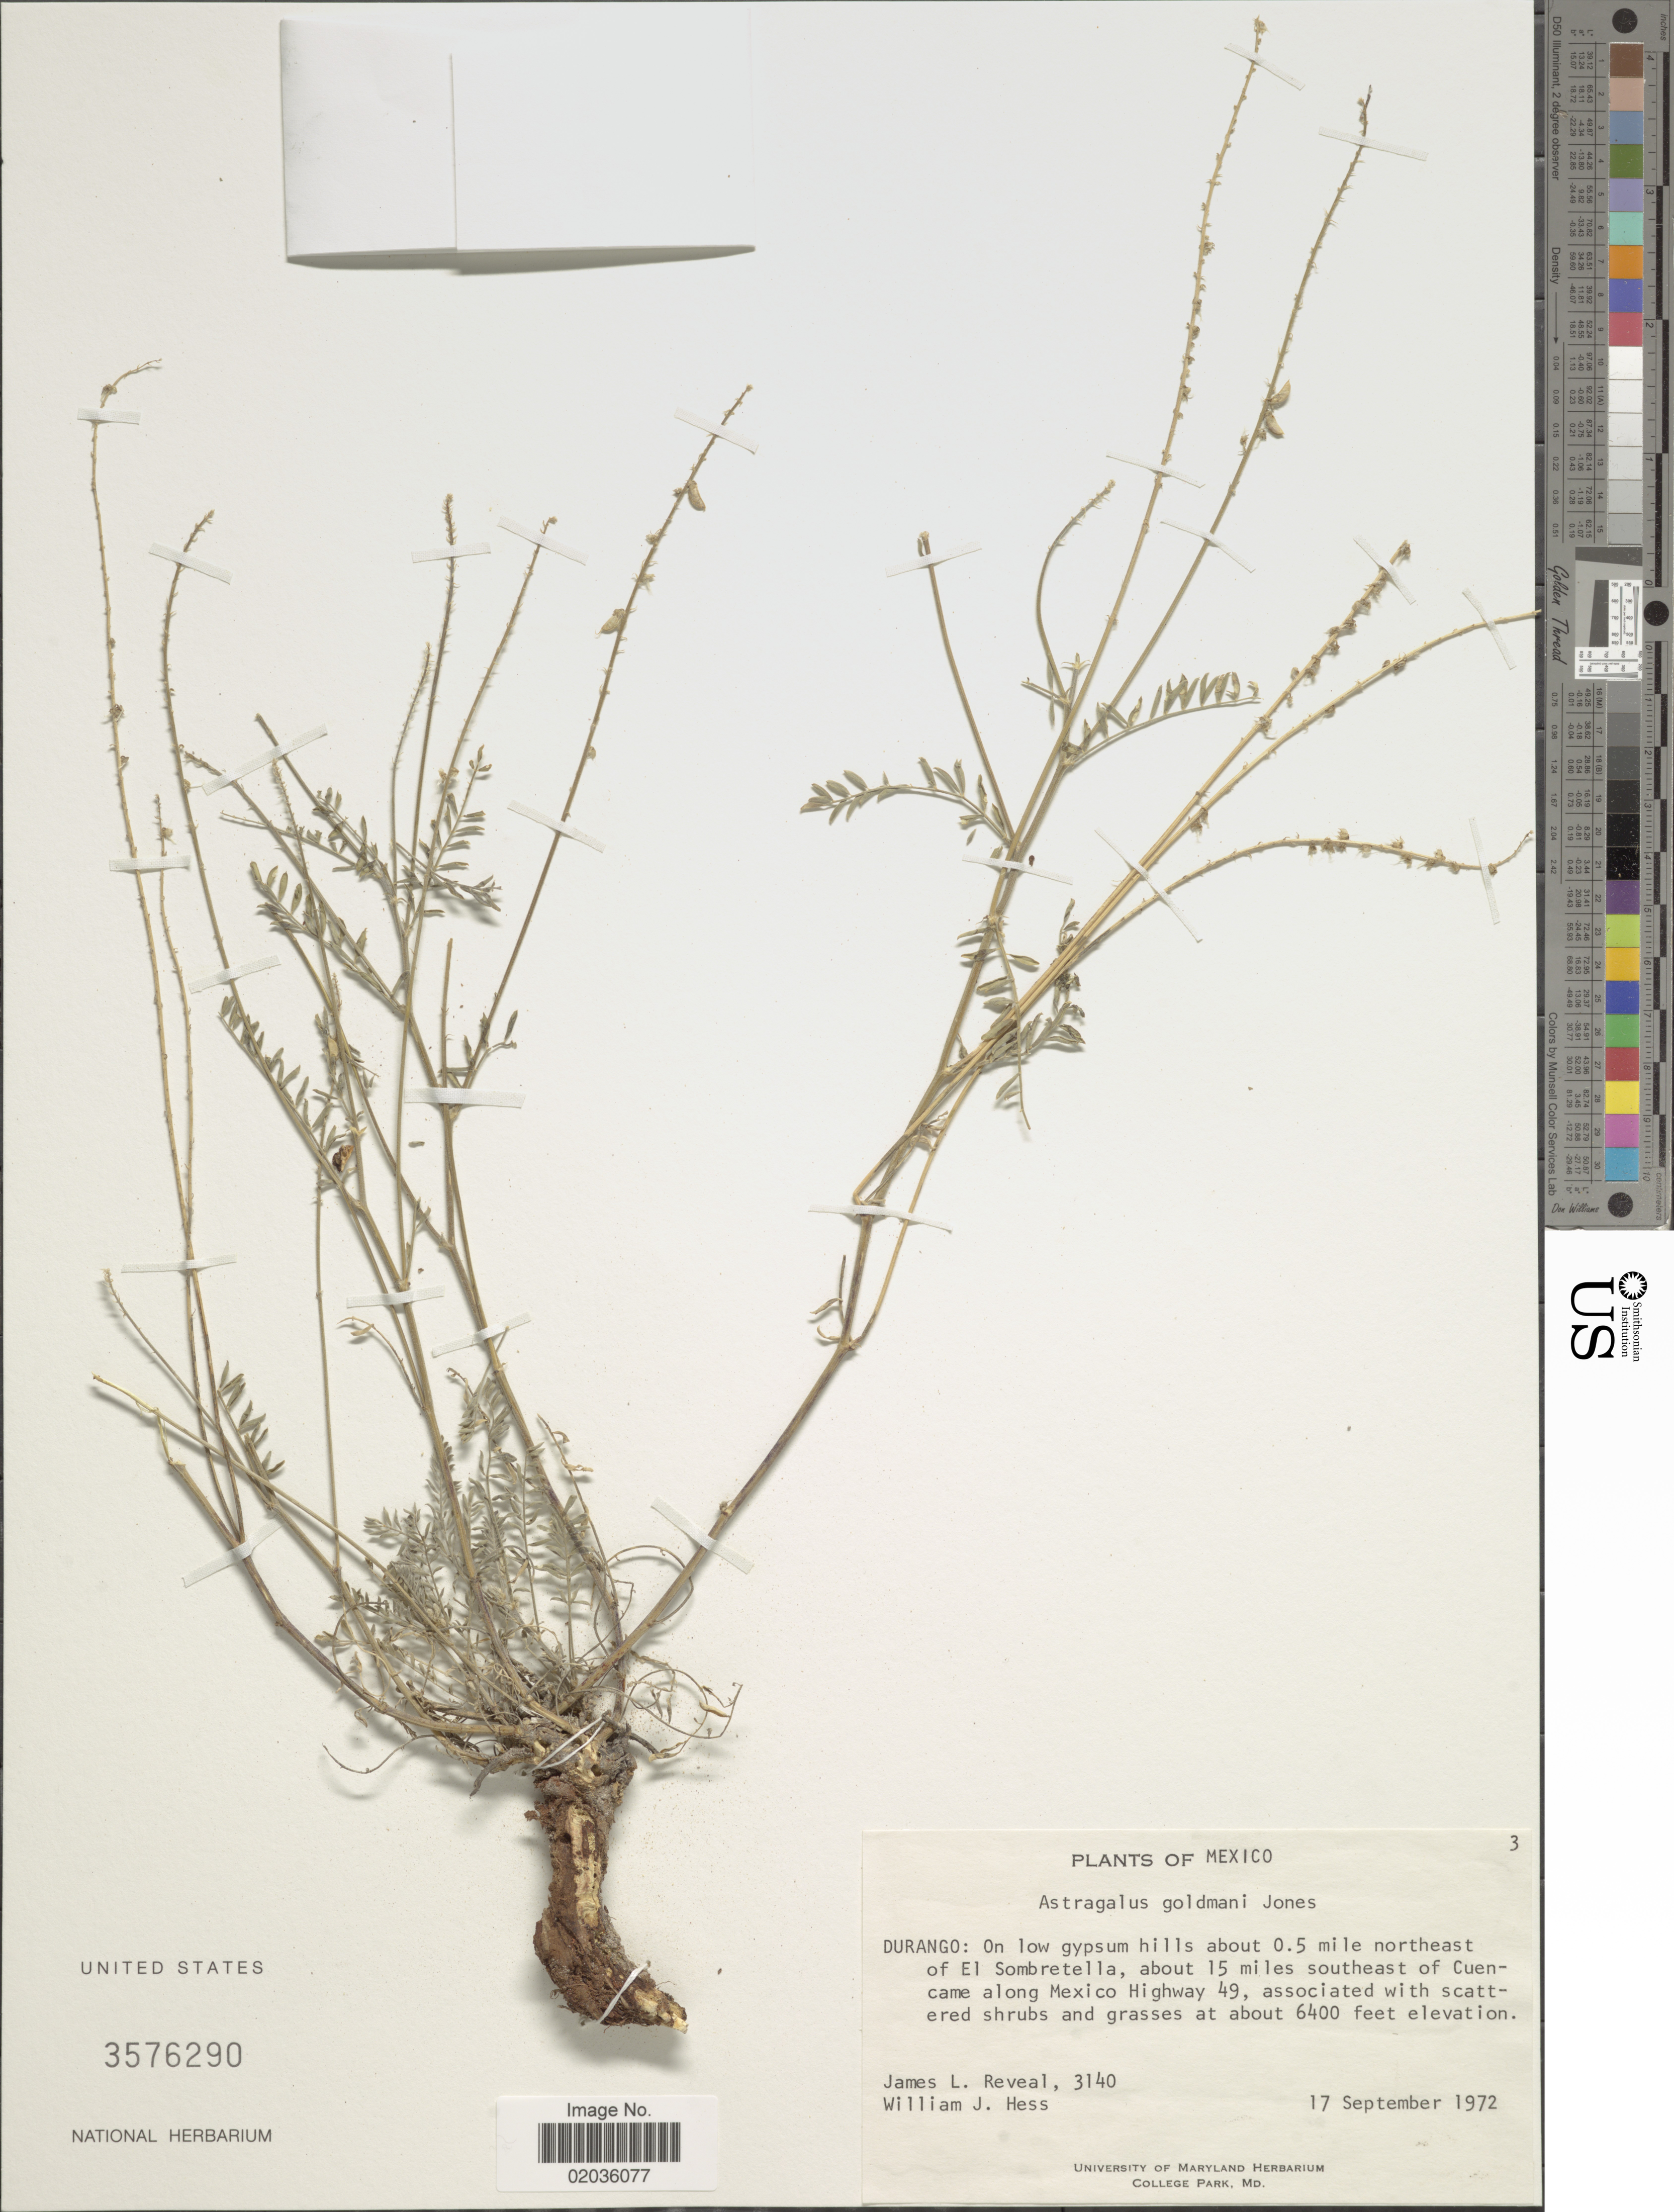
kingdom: Plantae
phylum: Tracheophyta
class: Magnoliopsida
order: Fabales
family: Fabaceae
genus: Astragalus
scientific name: Astragalus goldmanii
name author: M.E. Jones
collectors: J. L. Reveal & W. Hess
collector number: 3140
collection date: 1972-09-17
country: Mexico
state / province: Durango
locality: Durango: On low gypsum hills about 0.5 mile northeast of El Sombretella, about 15 miles southeast of Cuencame along Mexico Highway 49.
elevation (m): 1951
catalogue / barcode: US 3576290